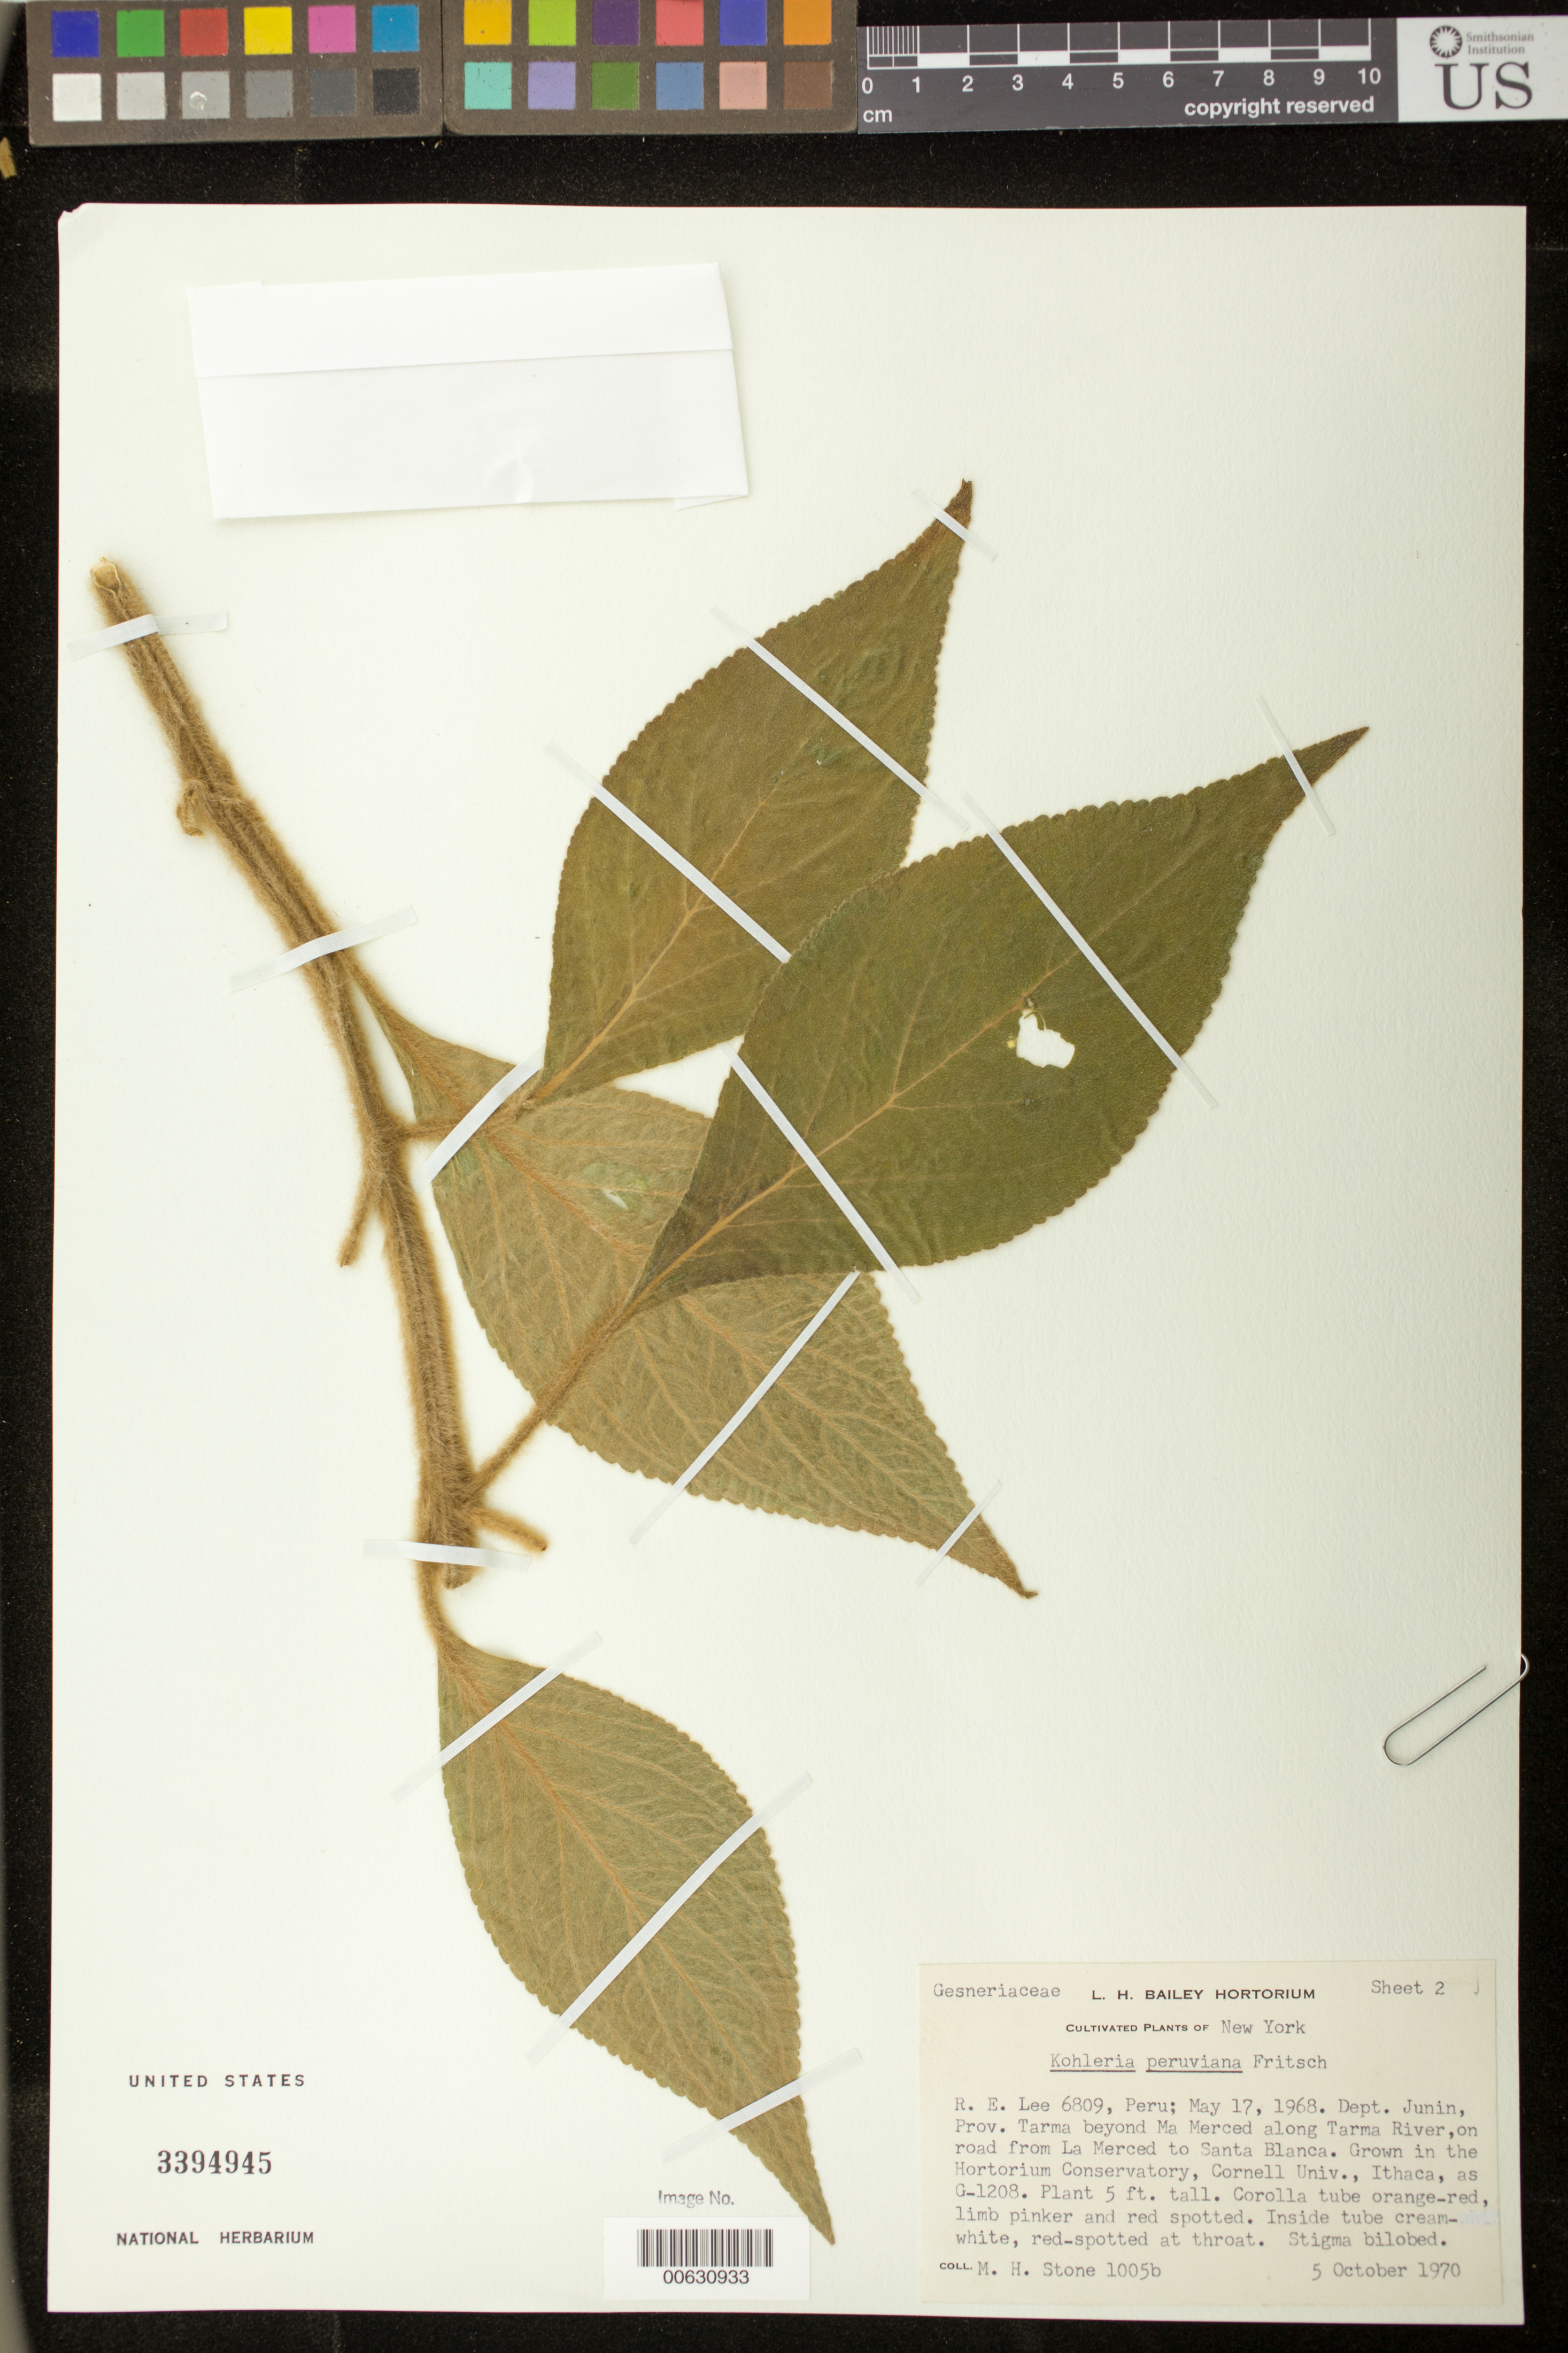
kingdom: Plantae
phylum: Tracheophyta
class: Magnoliopsida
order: Lamiales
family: Gesneriaceae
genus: Kohleria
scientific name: Kohleria peruviana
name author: Fritsch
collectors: M. Stone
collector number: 1005b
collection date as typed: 05 Oct 1970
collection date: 1970-10-05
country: United States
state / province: New York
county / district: Tompkins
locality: Grown in the Hortorium Conservatory, Cornell University., Ithaca, as G-1208.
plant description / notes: R. E. Lee 6809, Peru; May 17 1968. Dept. Junin, Prov. Tarma beyond Ma Merced along Tarma River, on road from La Merced to Santa Blanca.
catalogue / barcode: US 3394945